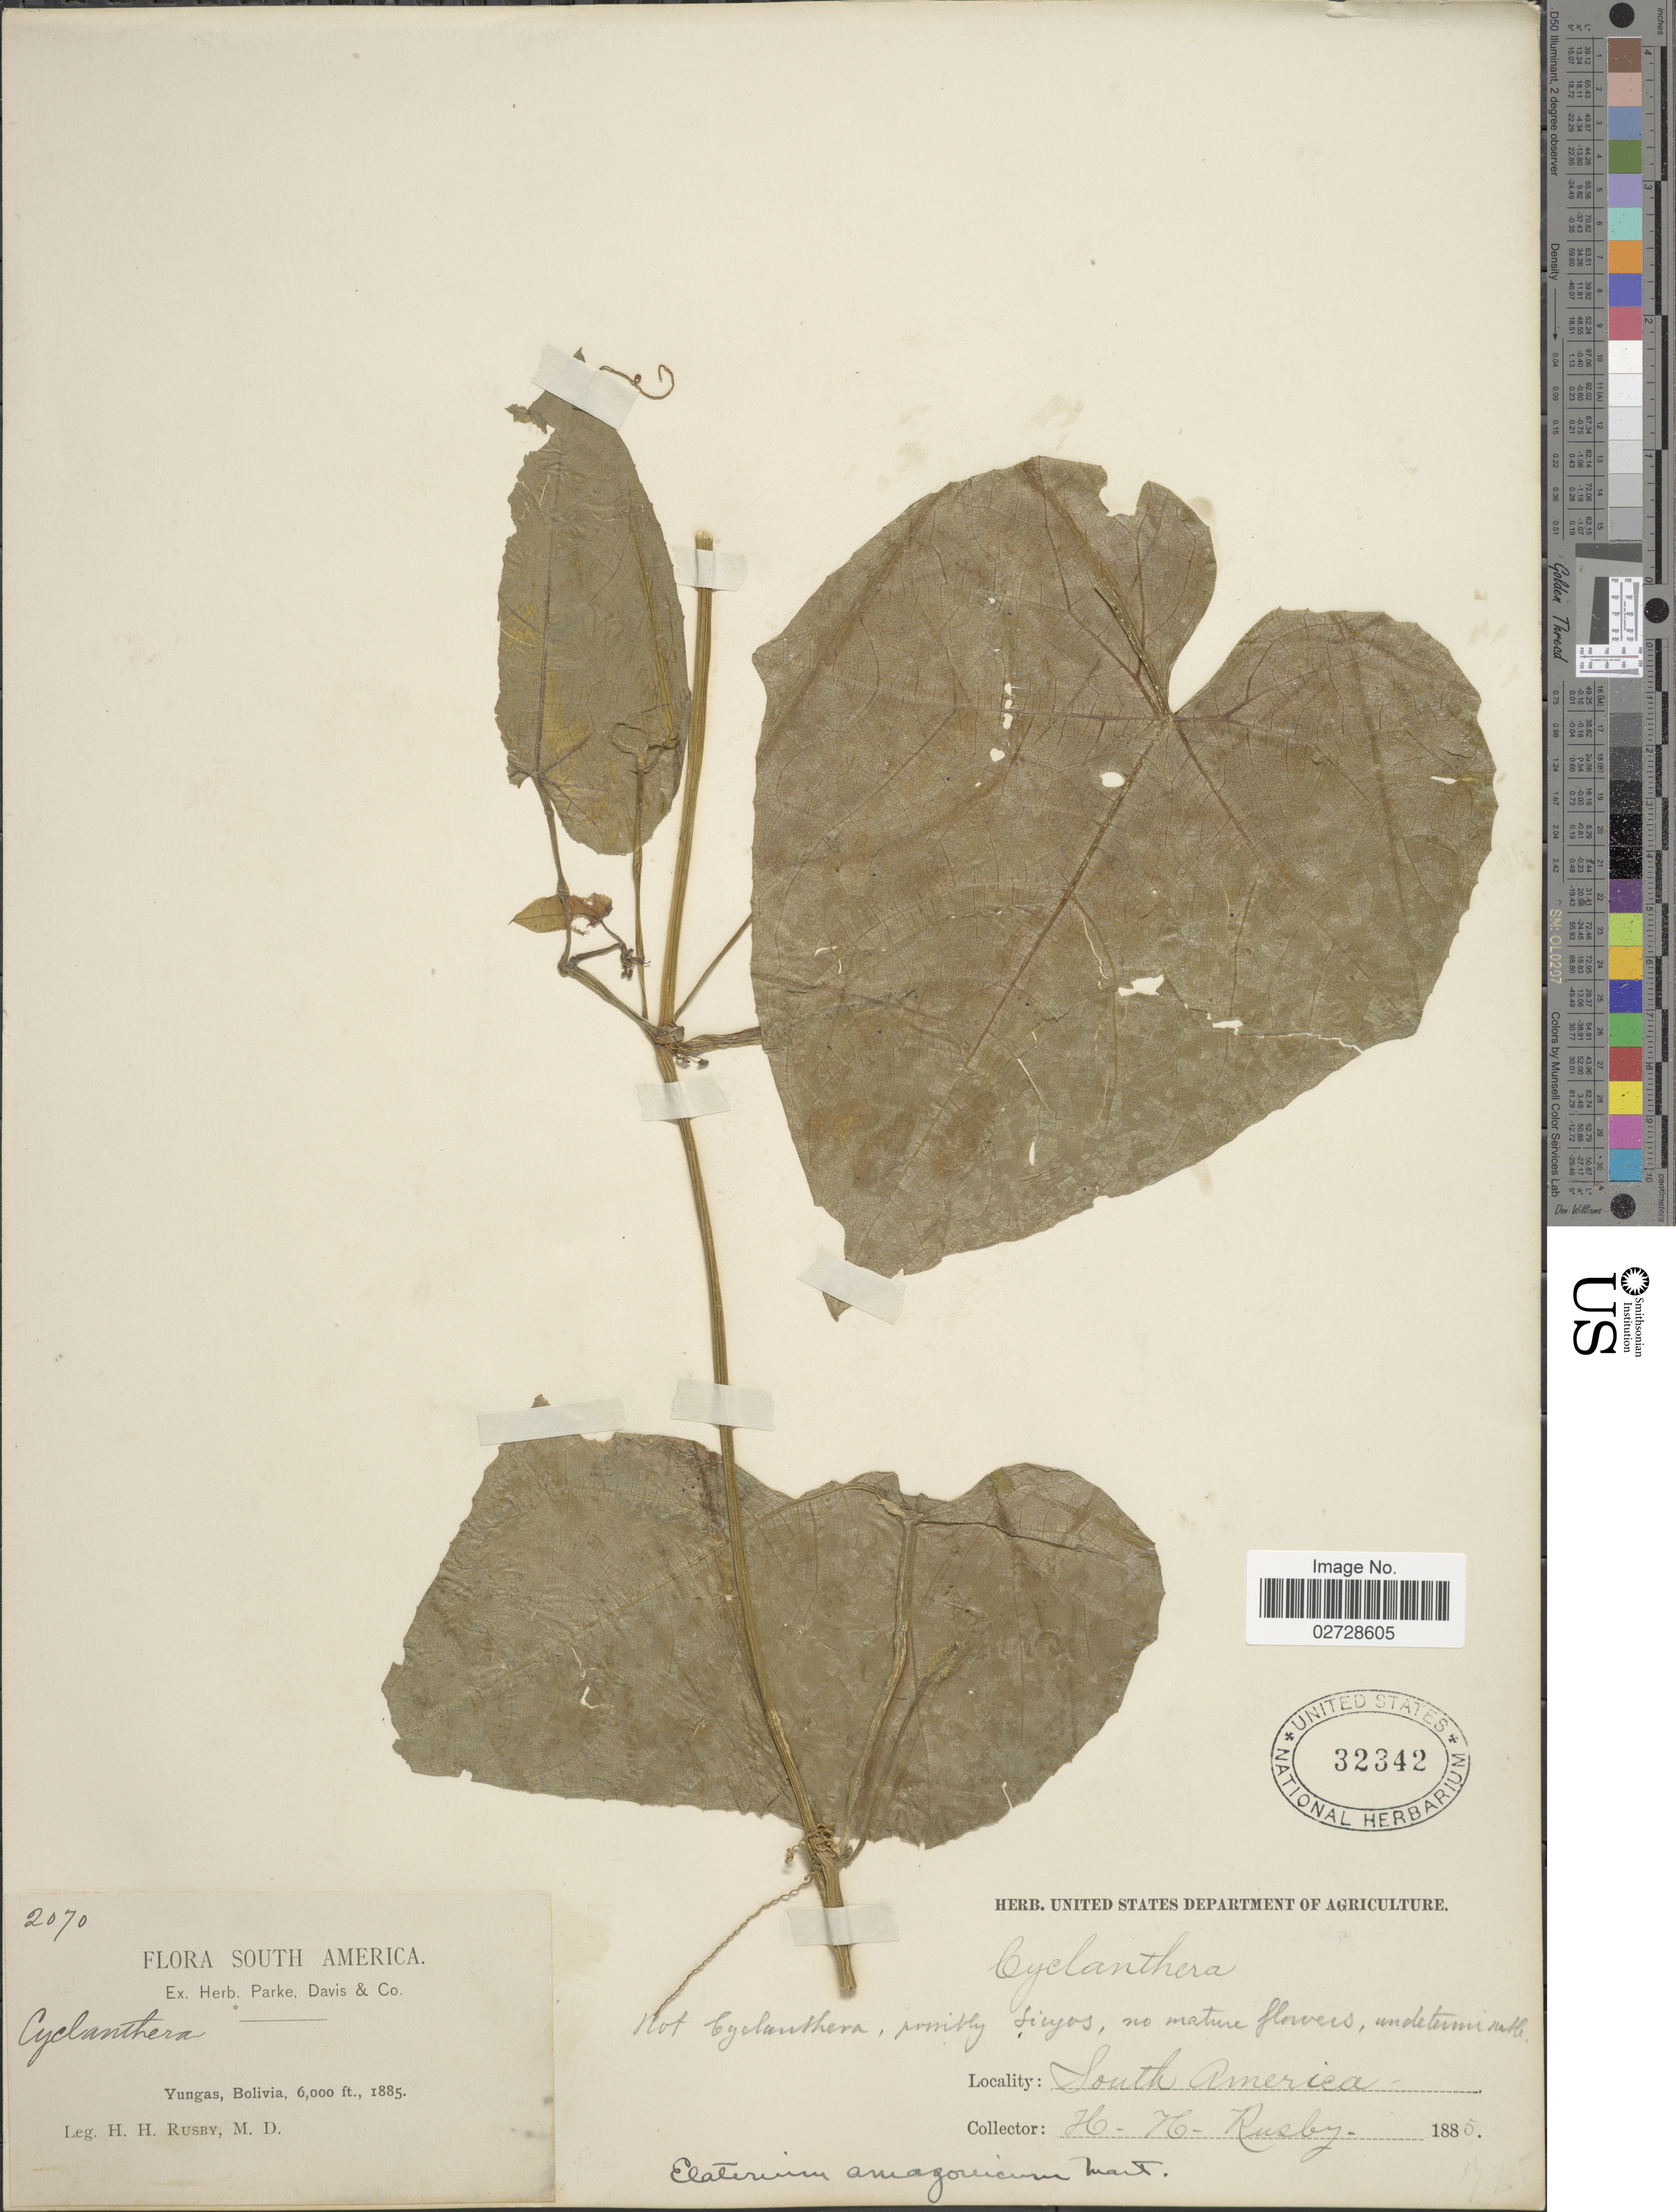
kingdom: Plantae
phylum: Tracheophyta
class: Magnoliopsida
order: Cucurbitales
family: Cucurbitaceae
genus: Cyclanthera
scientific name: Cyclanthera carthagenensis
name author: (Jacq.) H. Schaef. & S.S. Renner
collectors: H. H. Rusby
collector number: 2070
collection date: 1885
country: Bolivia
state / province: La Paz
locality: Yungas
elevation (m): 1829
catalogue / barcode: US 32342